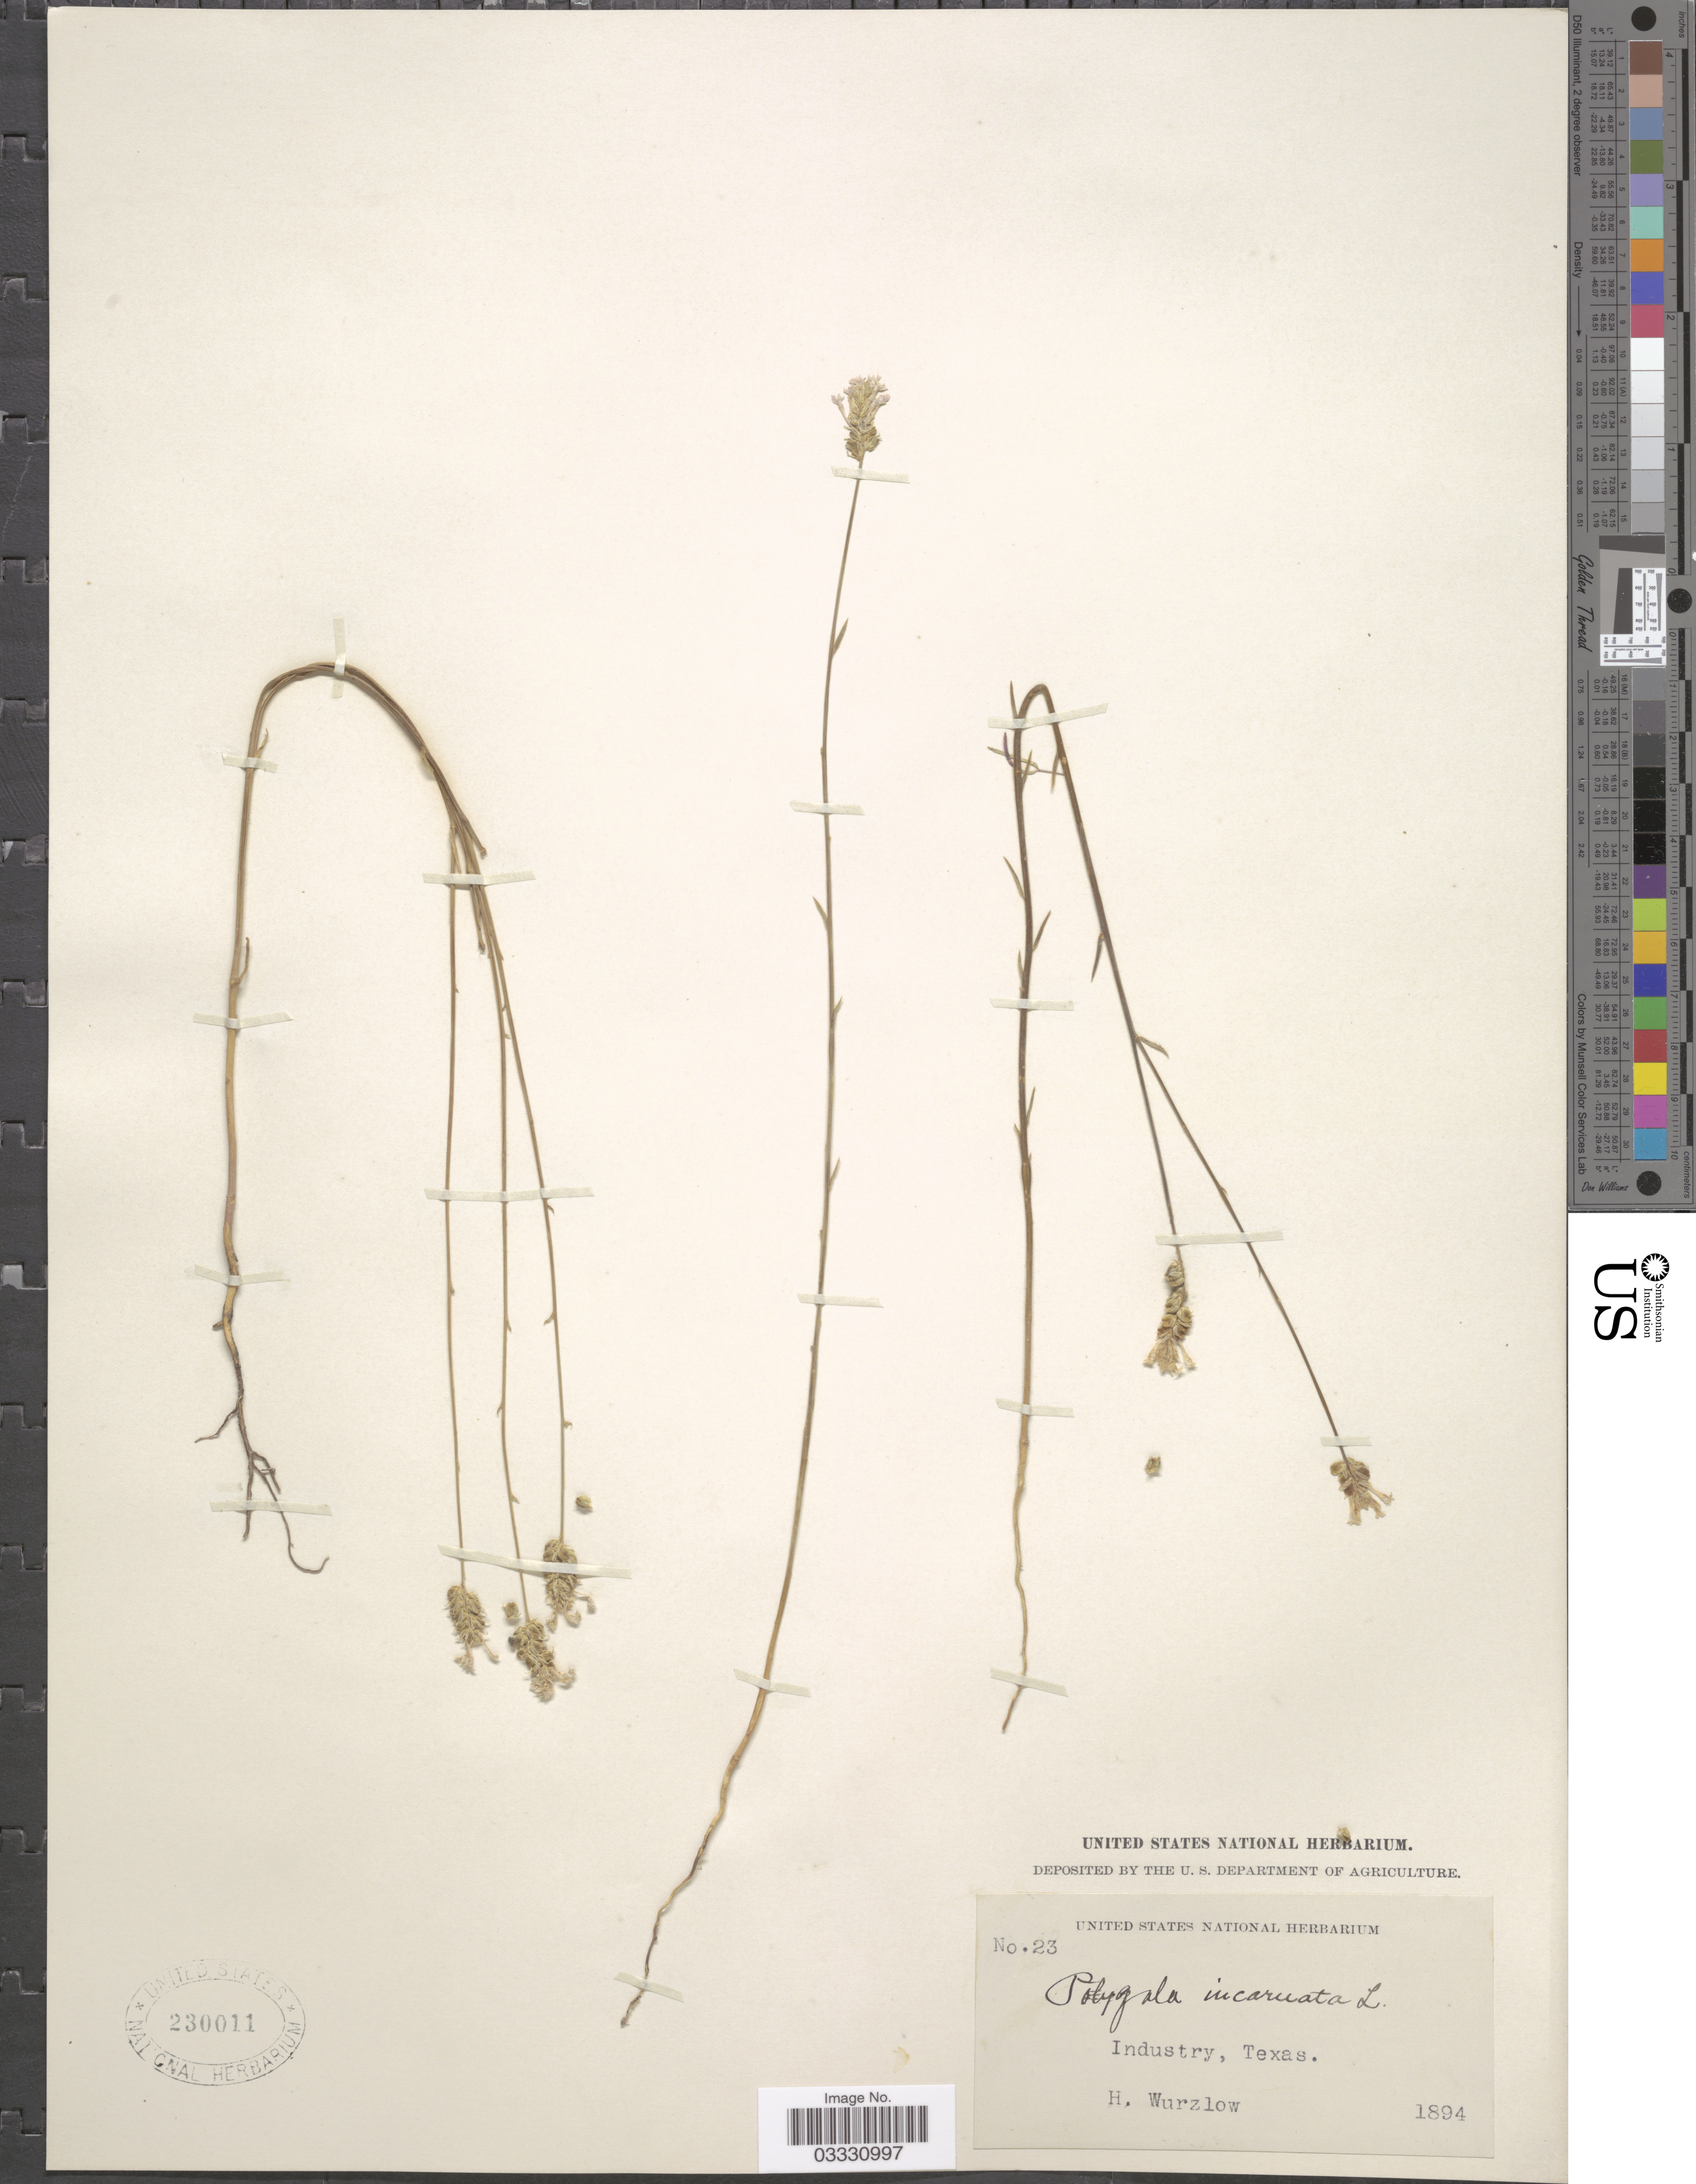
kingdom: Plantae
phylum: Tracheophyta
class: Magnoliopsida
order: Fabales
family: Polygalaceae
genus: Polygala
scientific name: Polygala incarnata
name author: L.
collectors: H. Wurzlow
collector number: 23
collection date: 1894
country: United States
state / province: Texas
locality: Industry.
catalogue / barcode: US 230011